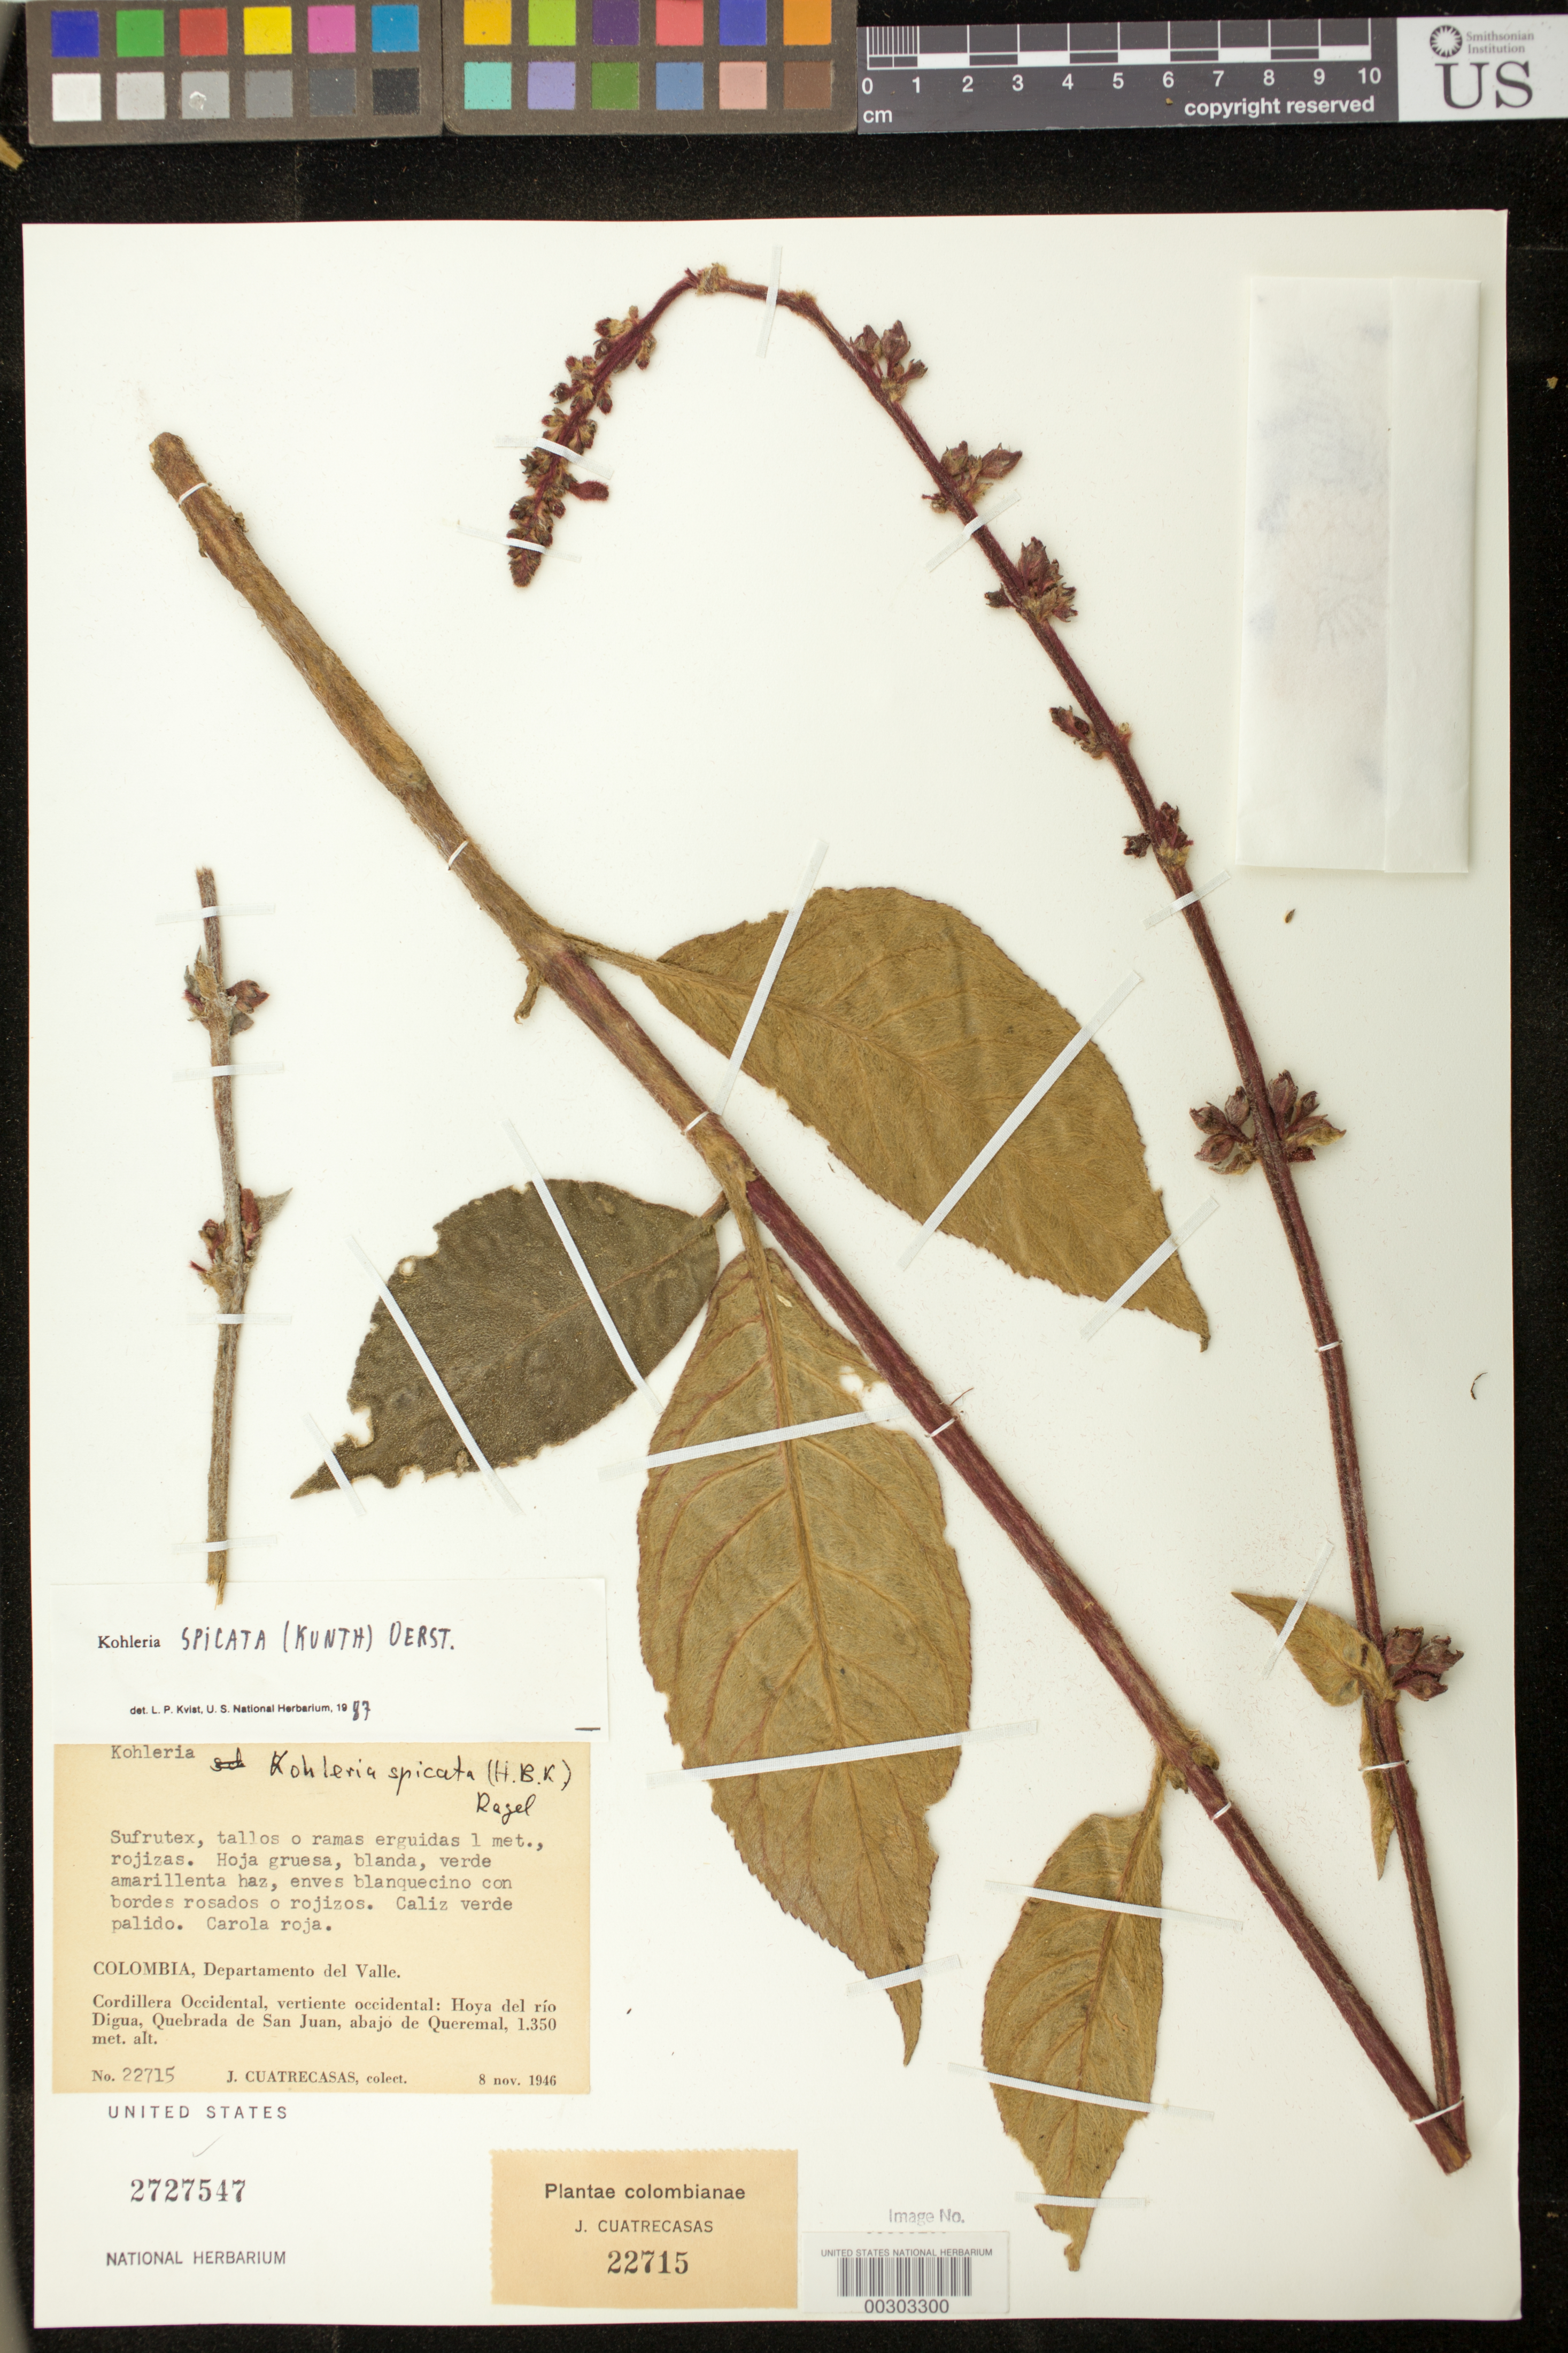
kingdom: Plantae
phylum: Tracheophyta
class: Magnoliopsida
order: Lamiales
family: Gesneriaceae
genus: Kohleria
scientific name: Kohleria spicata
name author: (Kunth) Oerst.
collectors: J. Cuatrecasas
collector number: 22715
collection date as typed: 08 Nov 1946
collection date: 1946-11-08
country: Colombia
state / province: Valle del Cauca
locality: Cordillera Occidental, western slope, valley of Rio Digua, Quebrada de San Juan, below Queremal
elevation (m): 1350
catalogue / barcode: US 2727547